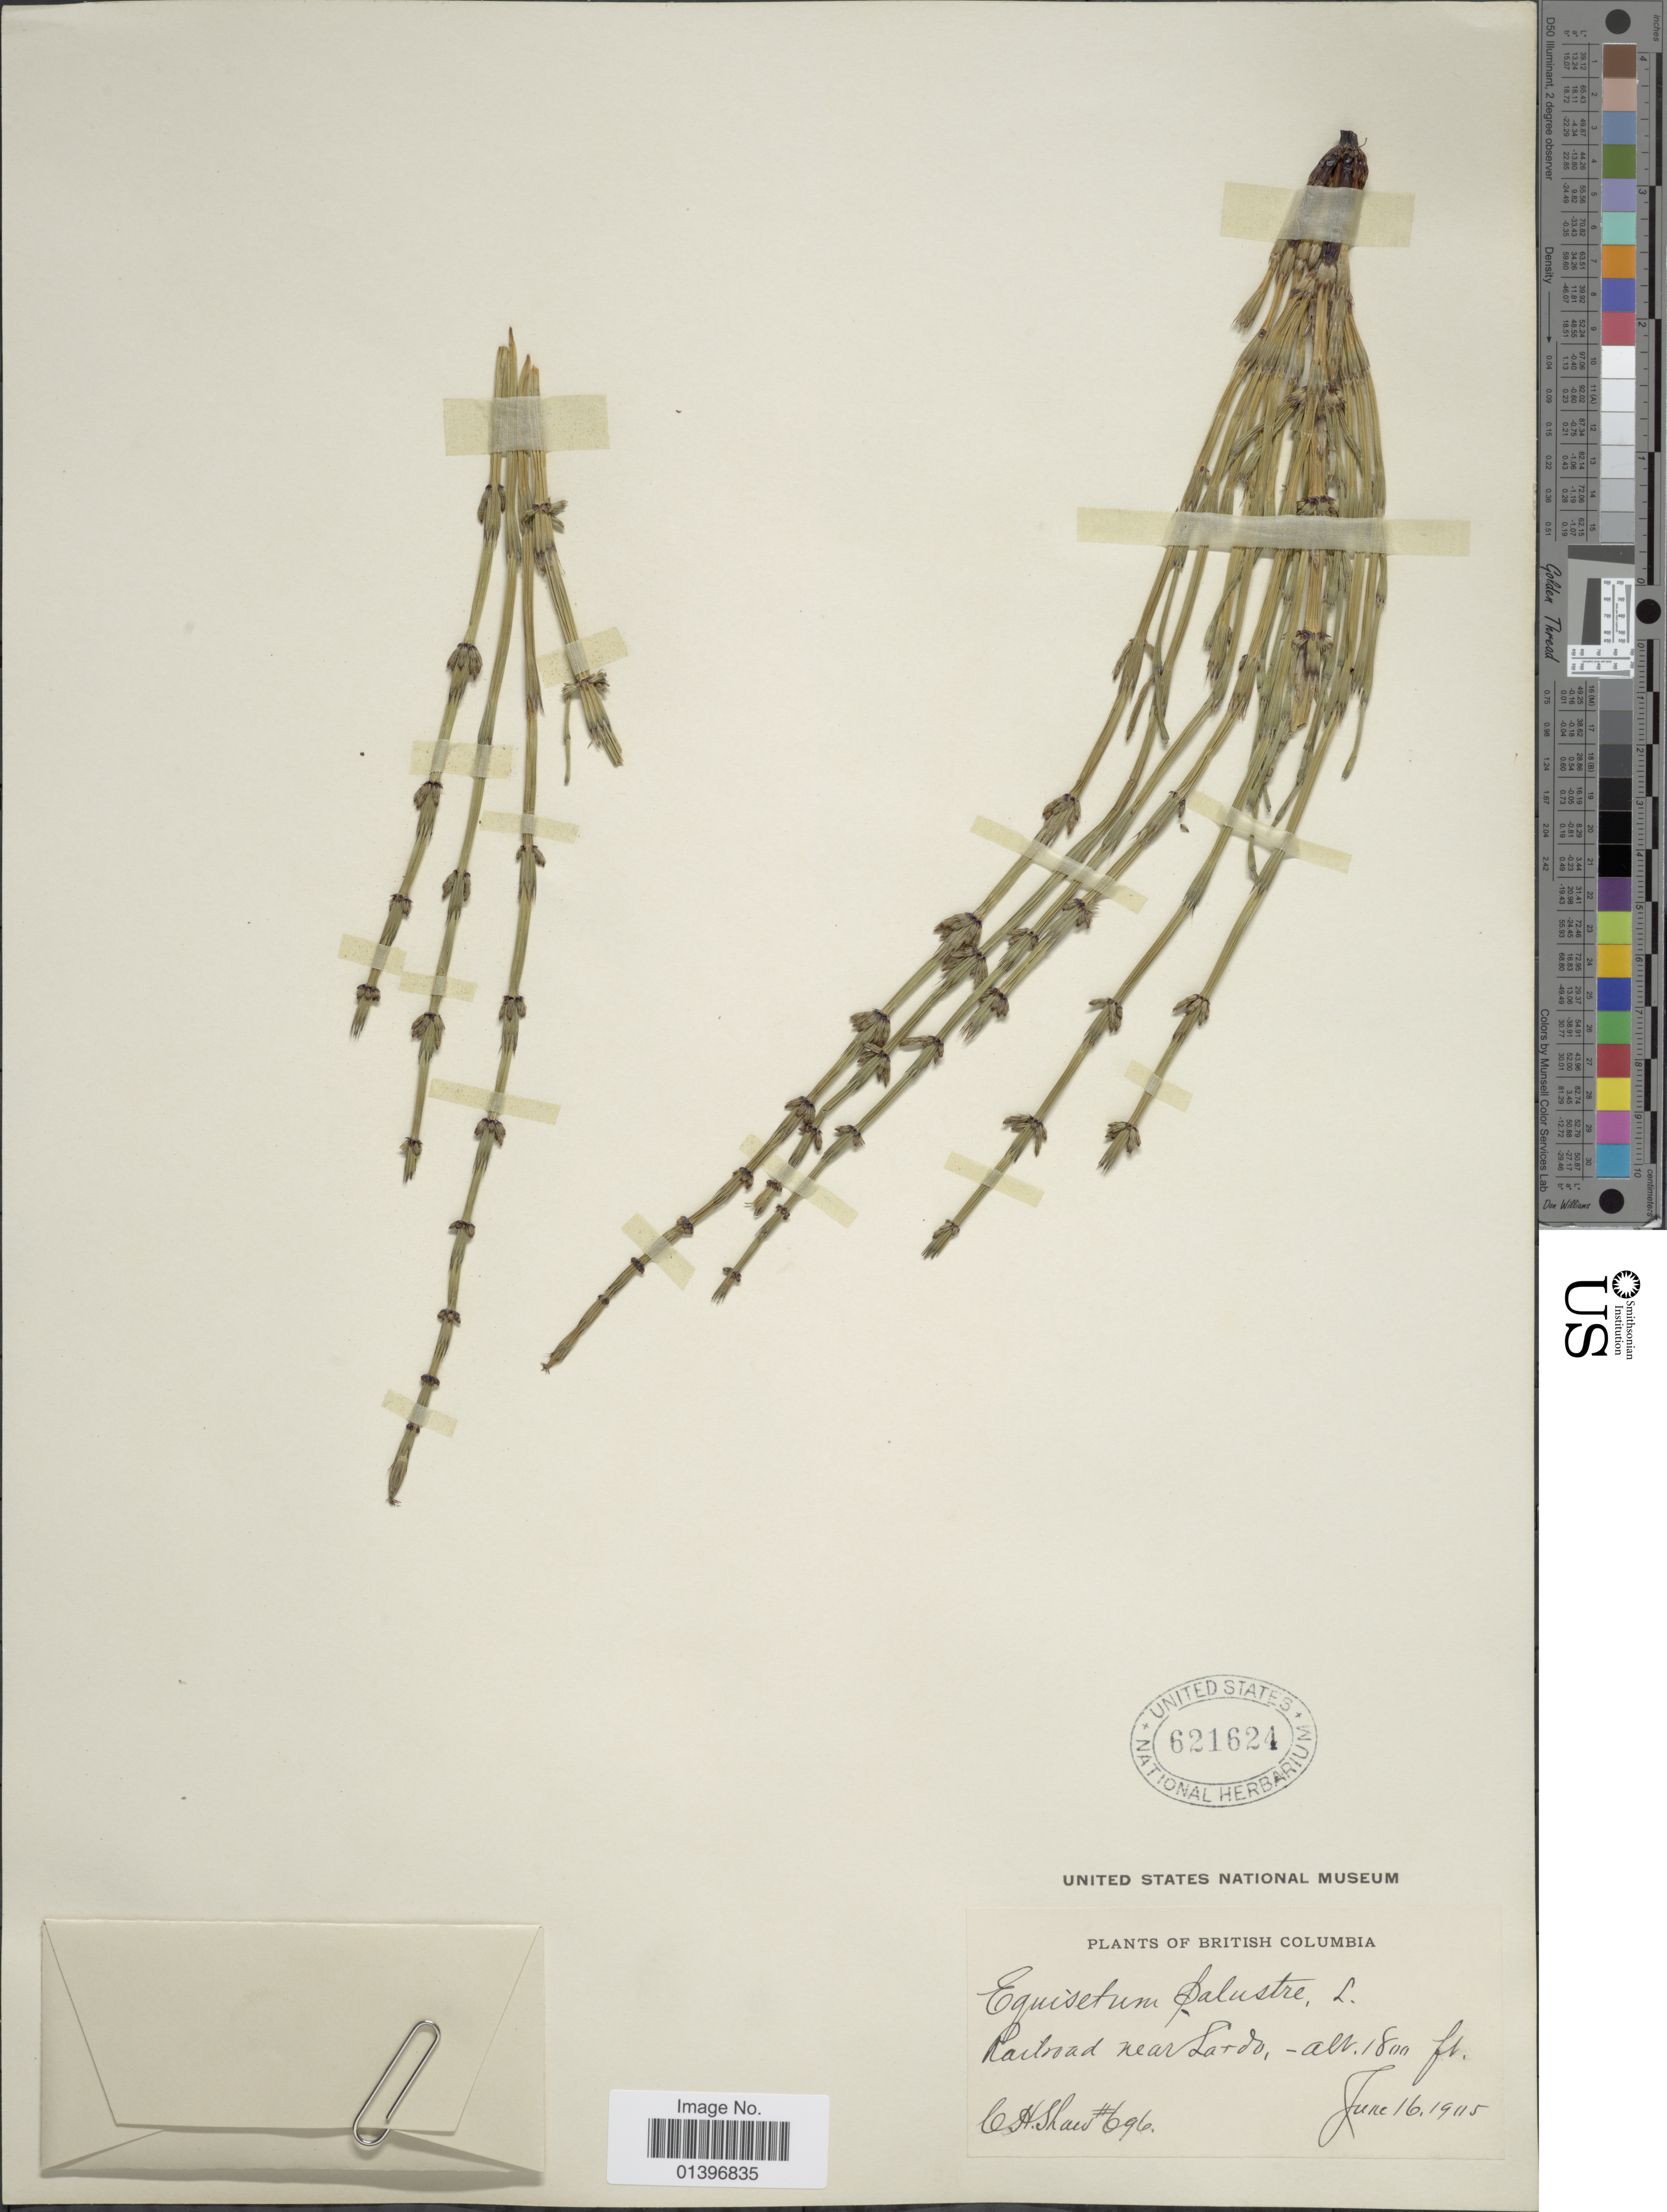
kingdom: Plantae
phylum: Tracheophyta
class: Polypodiopsida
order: Equisetales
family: Equisetaceae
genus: Equisetum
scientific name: Equisetum palustre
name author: L.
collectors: C. H. Shaw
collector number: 696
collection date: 1905-06-16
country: Canada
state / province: British Columbia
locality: Railroad near Lardo.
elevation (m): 549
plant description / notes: Precise locality edit: Corrected "Sardo" to "Lardo."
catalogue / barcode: US 621624